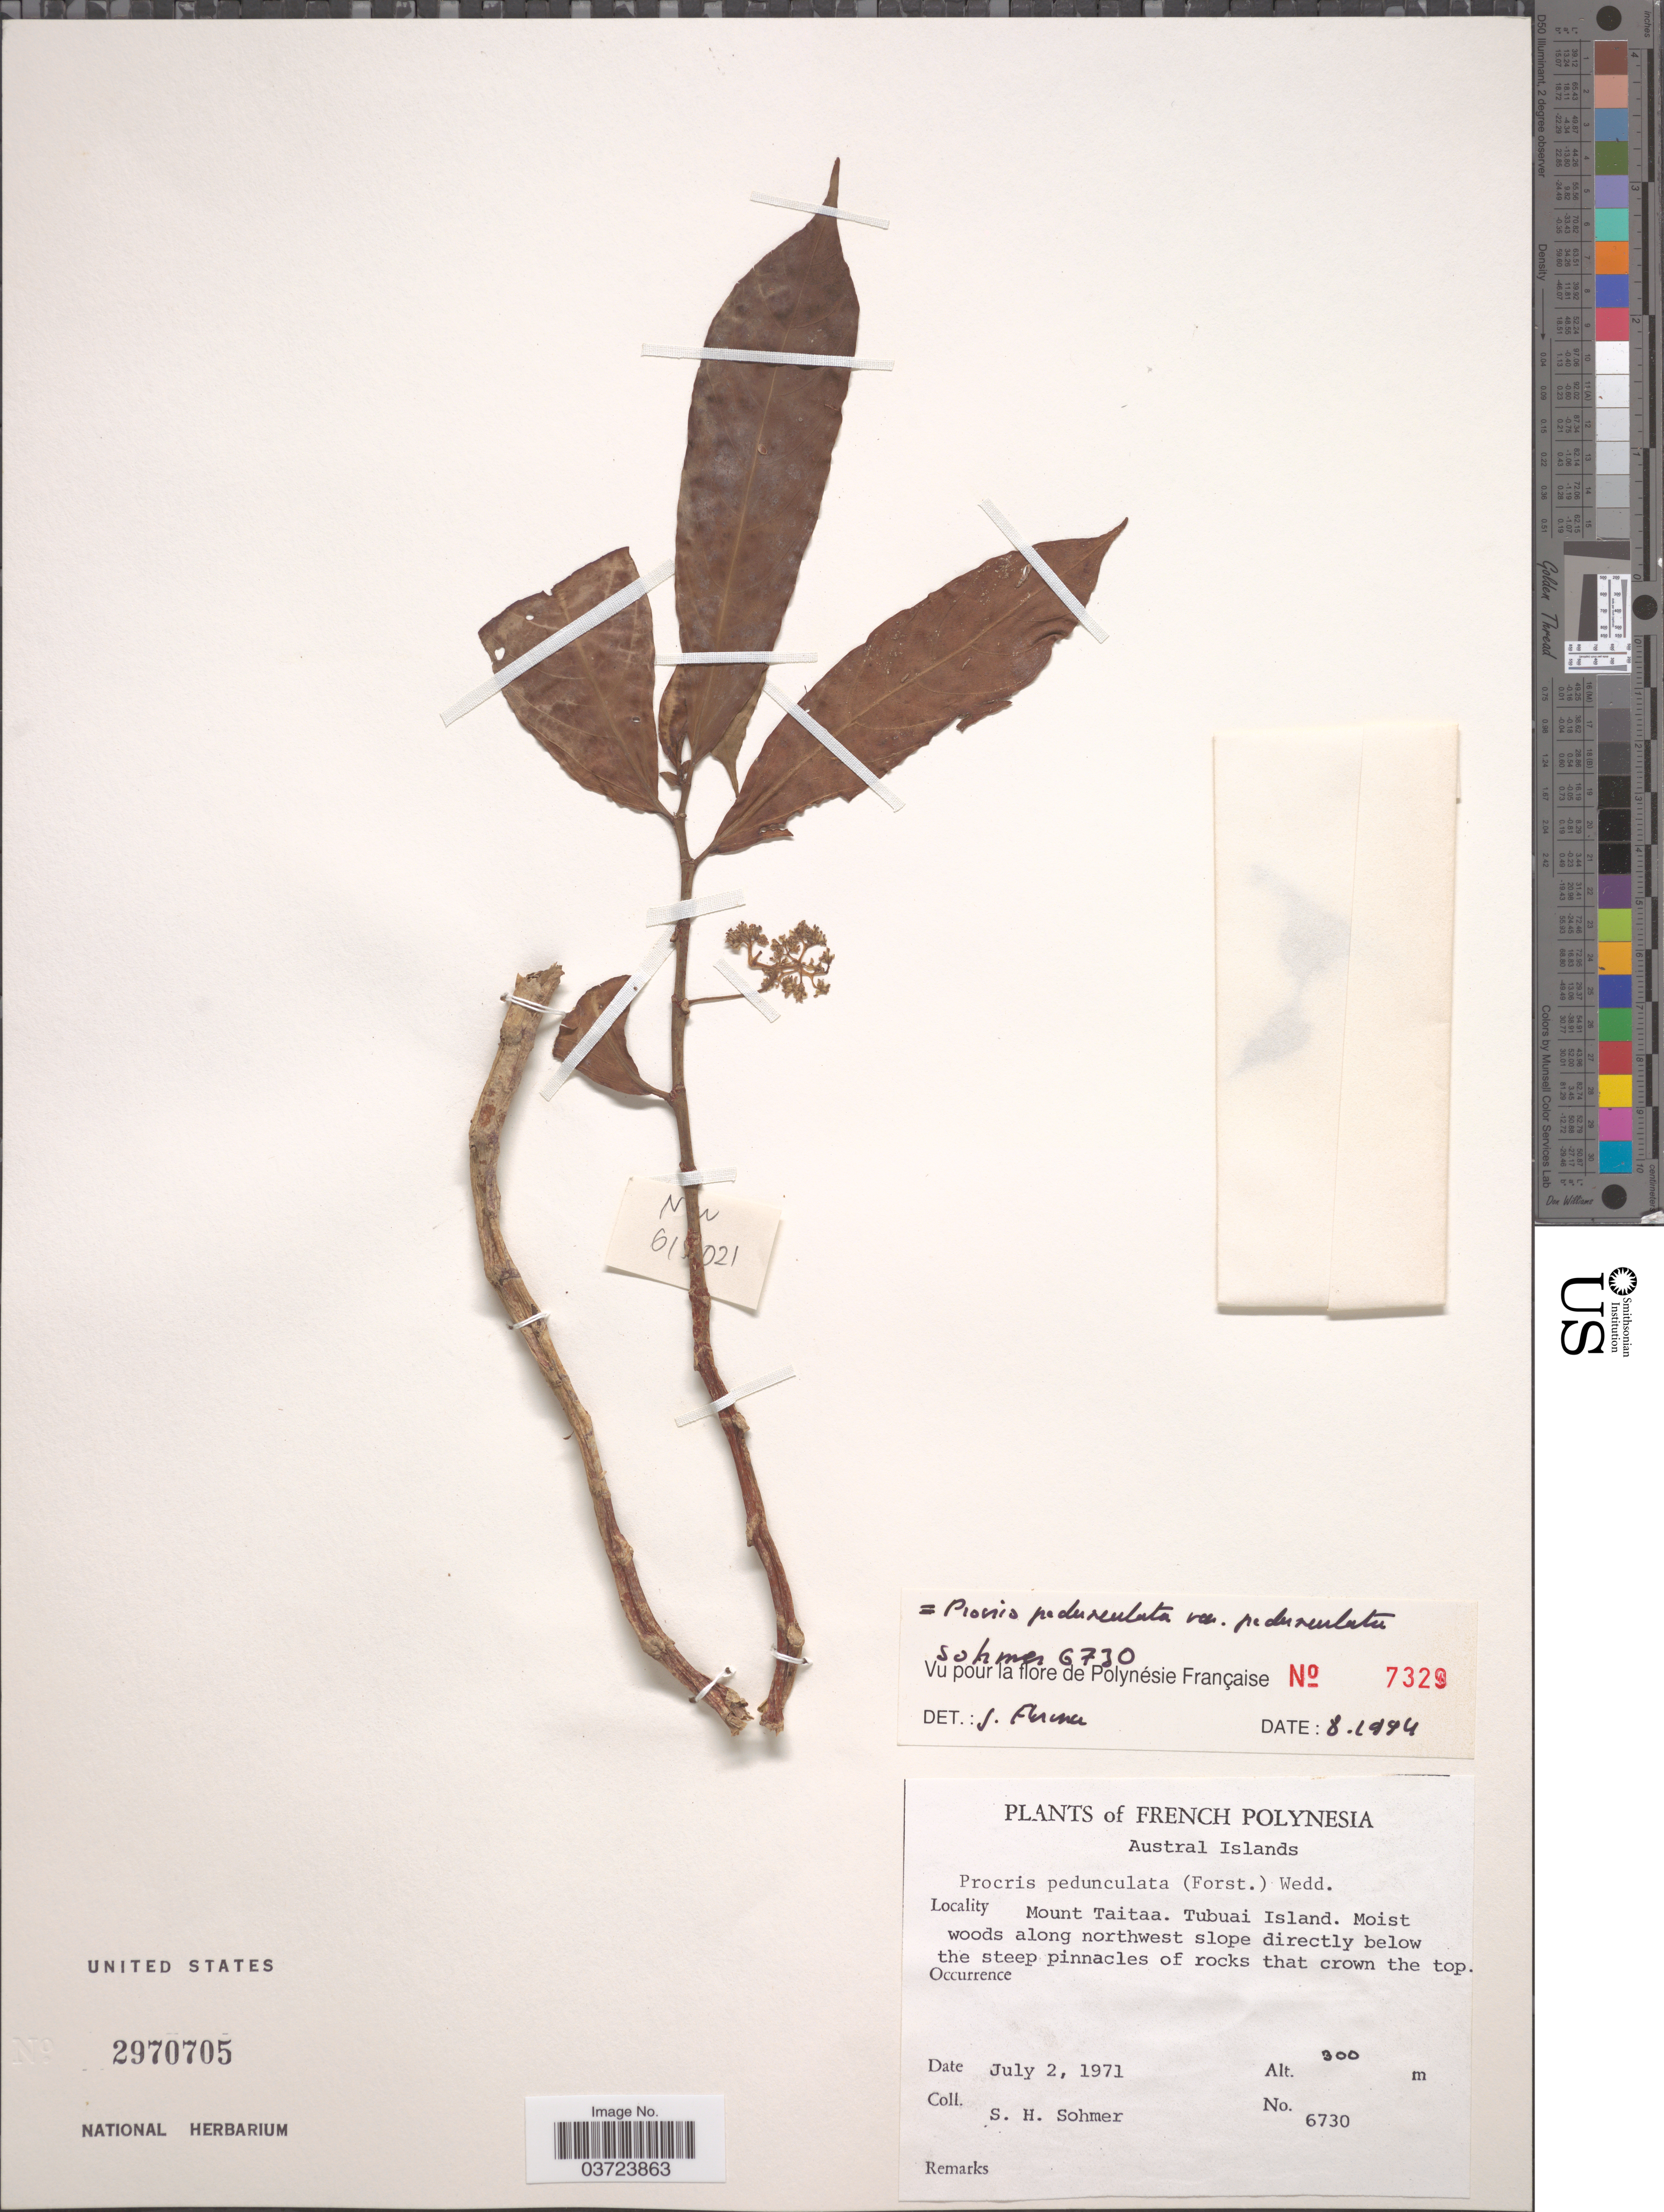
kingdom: Plantae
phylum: Tracheophyta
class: Magnoliopsida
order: Rosales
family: Urticaceae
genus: Procris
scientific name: Procris pedunculata var. pedunculata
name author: (J.R. Forst. & G. Forst.) Wedd.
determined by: Florence, J.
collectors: S. H. Sohmer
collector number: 6730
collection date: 1971-07-02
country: French Polynesia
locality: Austral Islands. Mount Taitaa. Tubuai Island. Along northwest slope directly below the steep pinnacles of rocks that crown the top.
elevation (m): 300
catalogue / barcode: US 2970705